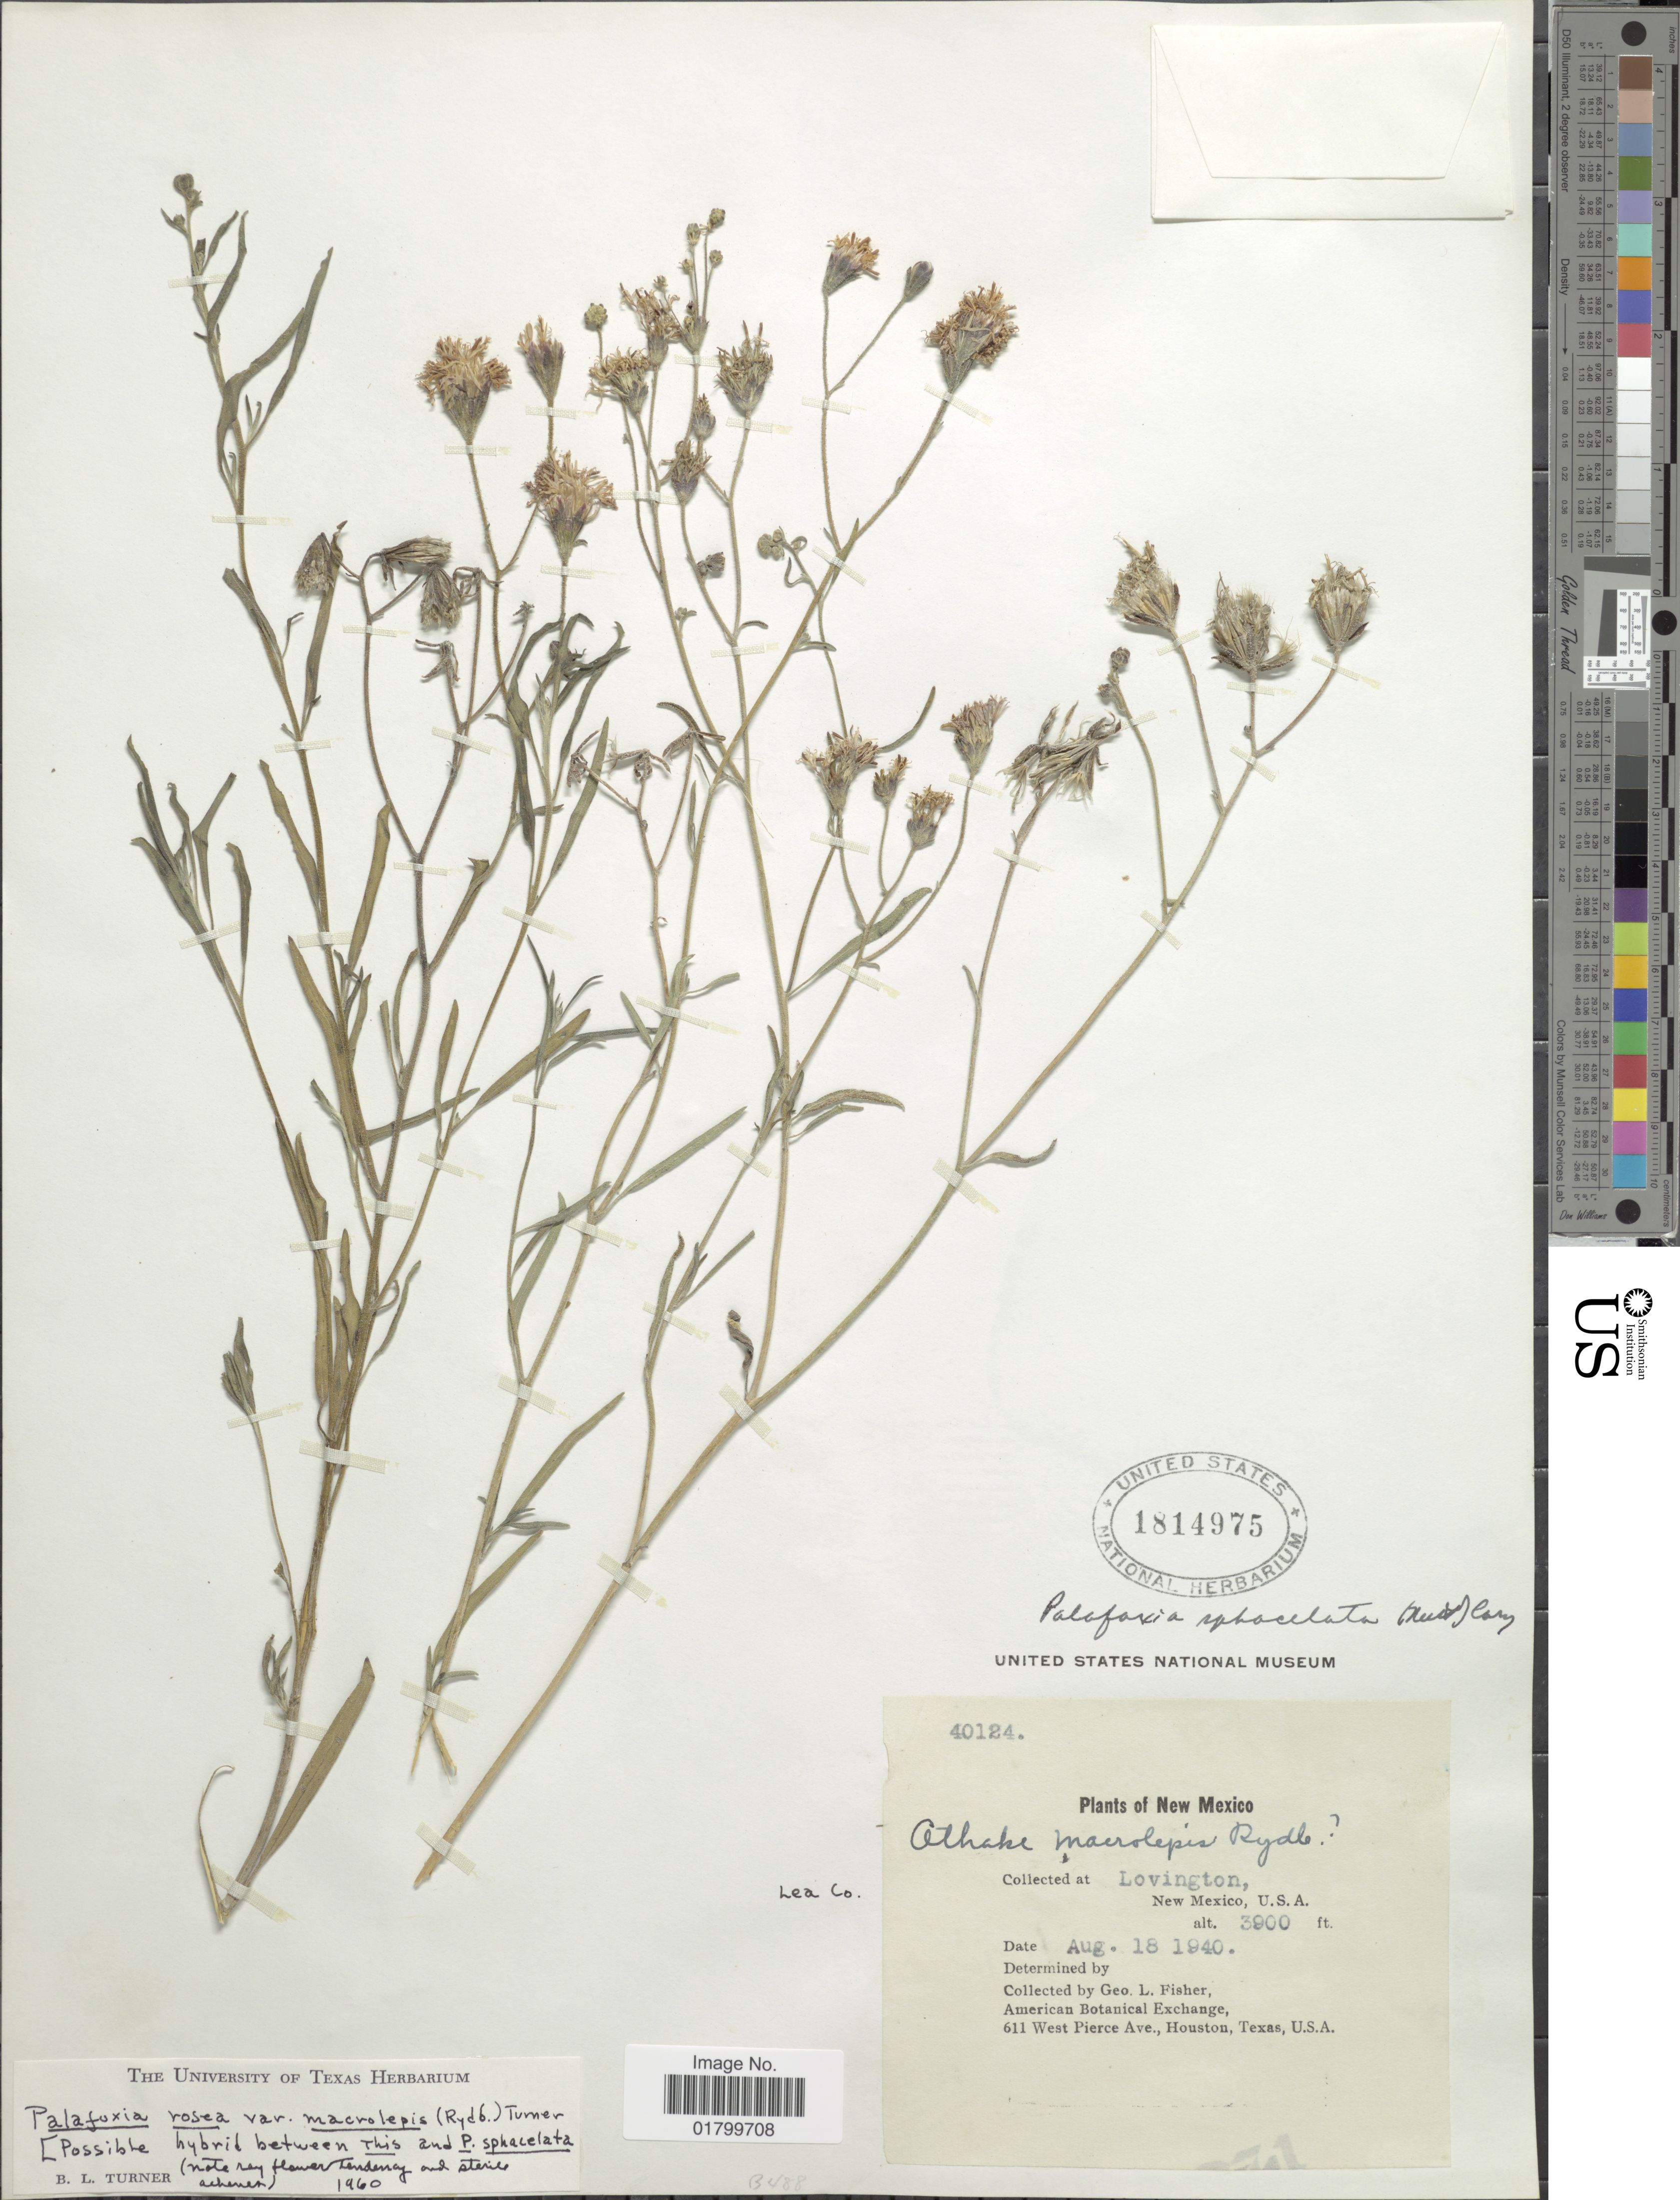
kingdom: Plantae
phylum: Tracheophyta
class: Magnoliopsida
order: Asterales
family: Asteraceae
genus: Palafoxia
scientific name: Palafoxia rosea var. macrolepis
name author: (Rydb.) B.L. Turner & M.I. Morris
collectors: G. L. Fisher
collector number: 40124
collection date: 1940-08-18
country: United States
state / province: New Mexico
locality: Lovington, Lea Co.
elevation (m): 1189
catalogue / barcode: US 1814975